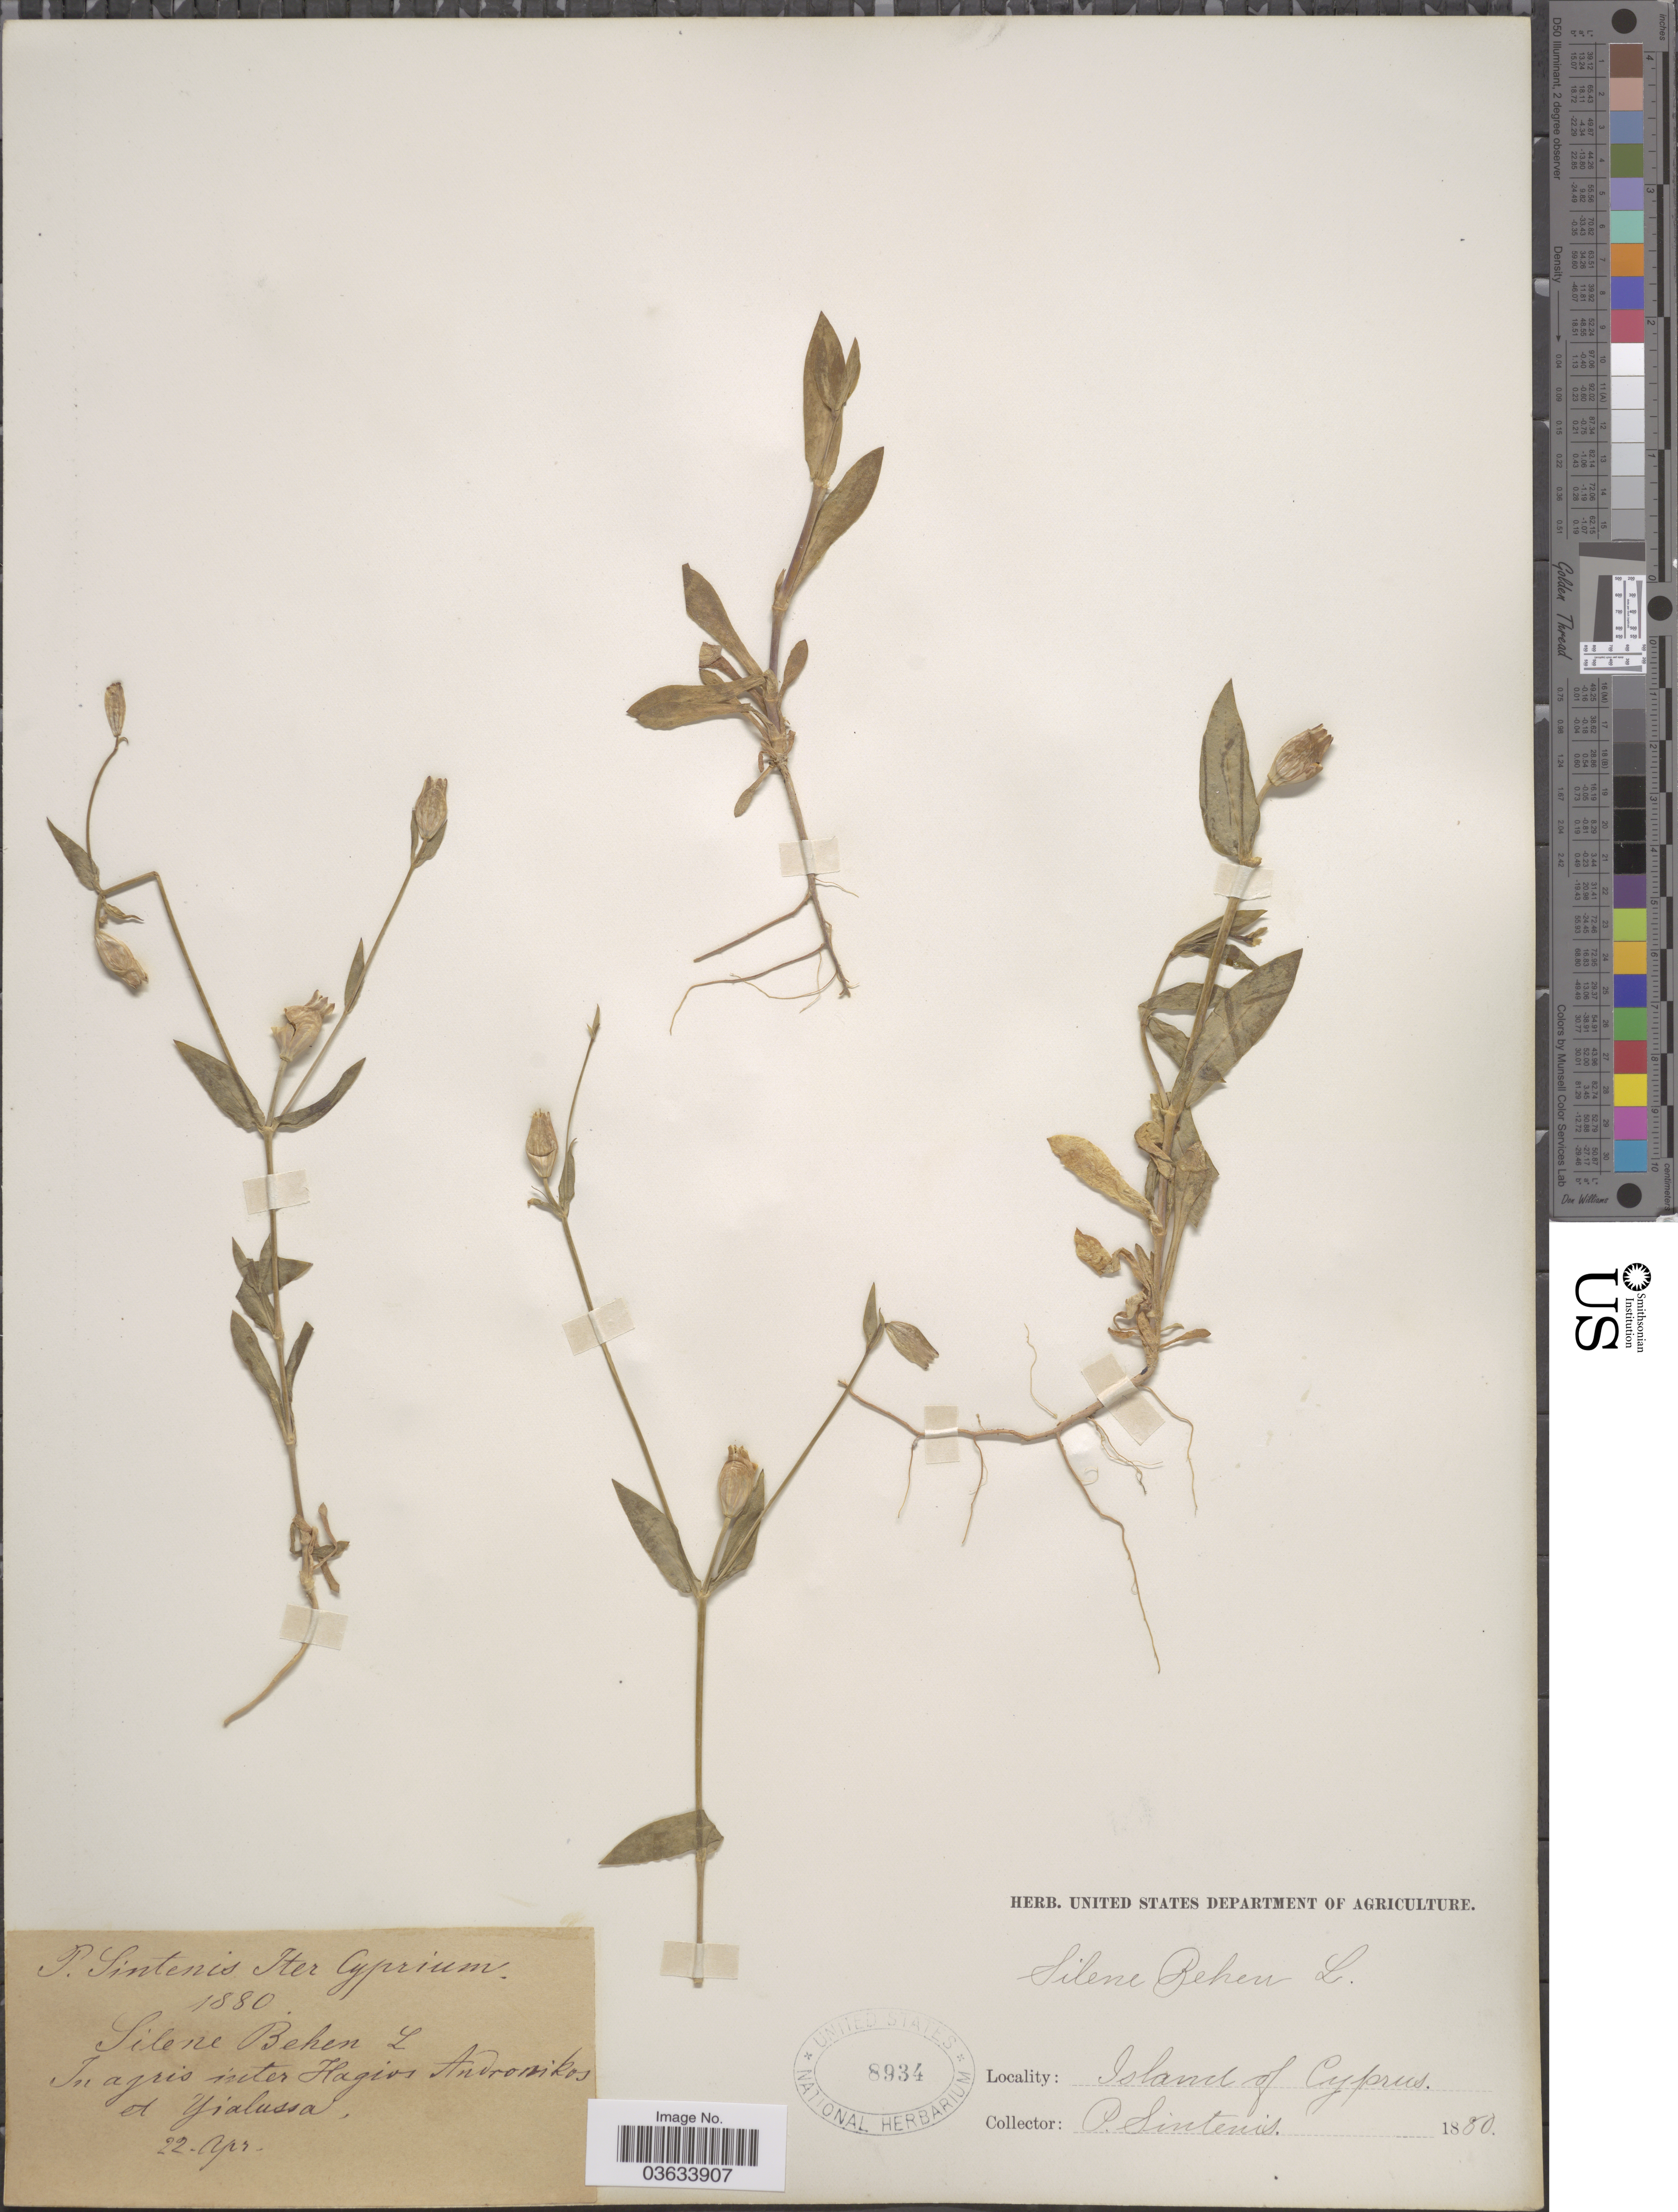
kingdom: Plantae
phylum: Tracheophyta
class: Magnoliopsida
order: Caryophyllales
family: Caryophyllaceae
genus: Silene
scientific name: Silene behen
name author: L.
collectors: P. Sintenis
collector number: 1880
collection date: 1880-04-22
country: Cyprus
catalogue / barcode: US 8934